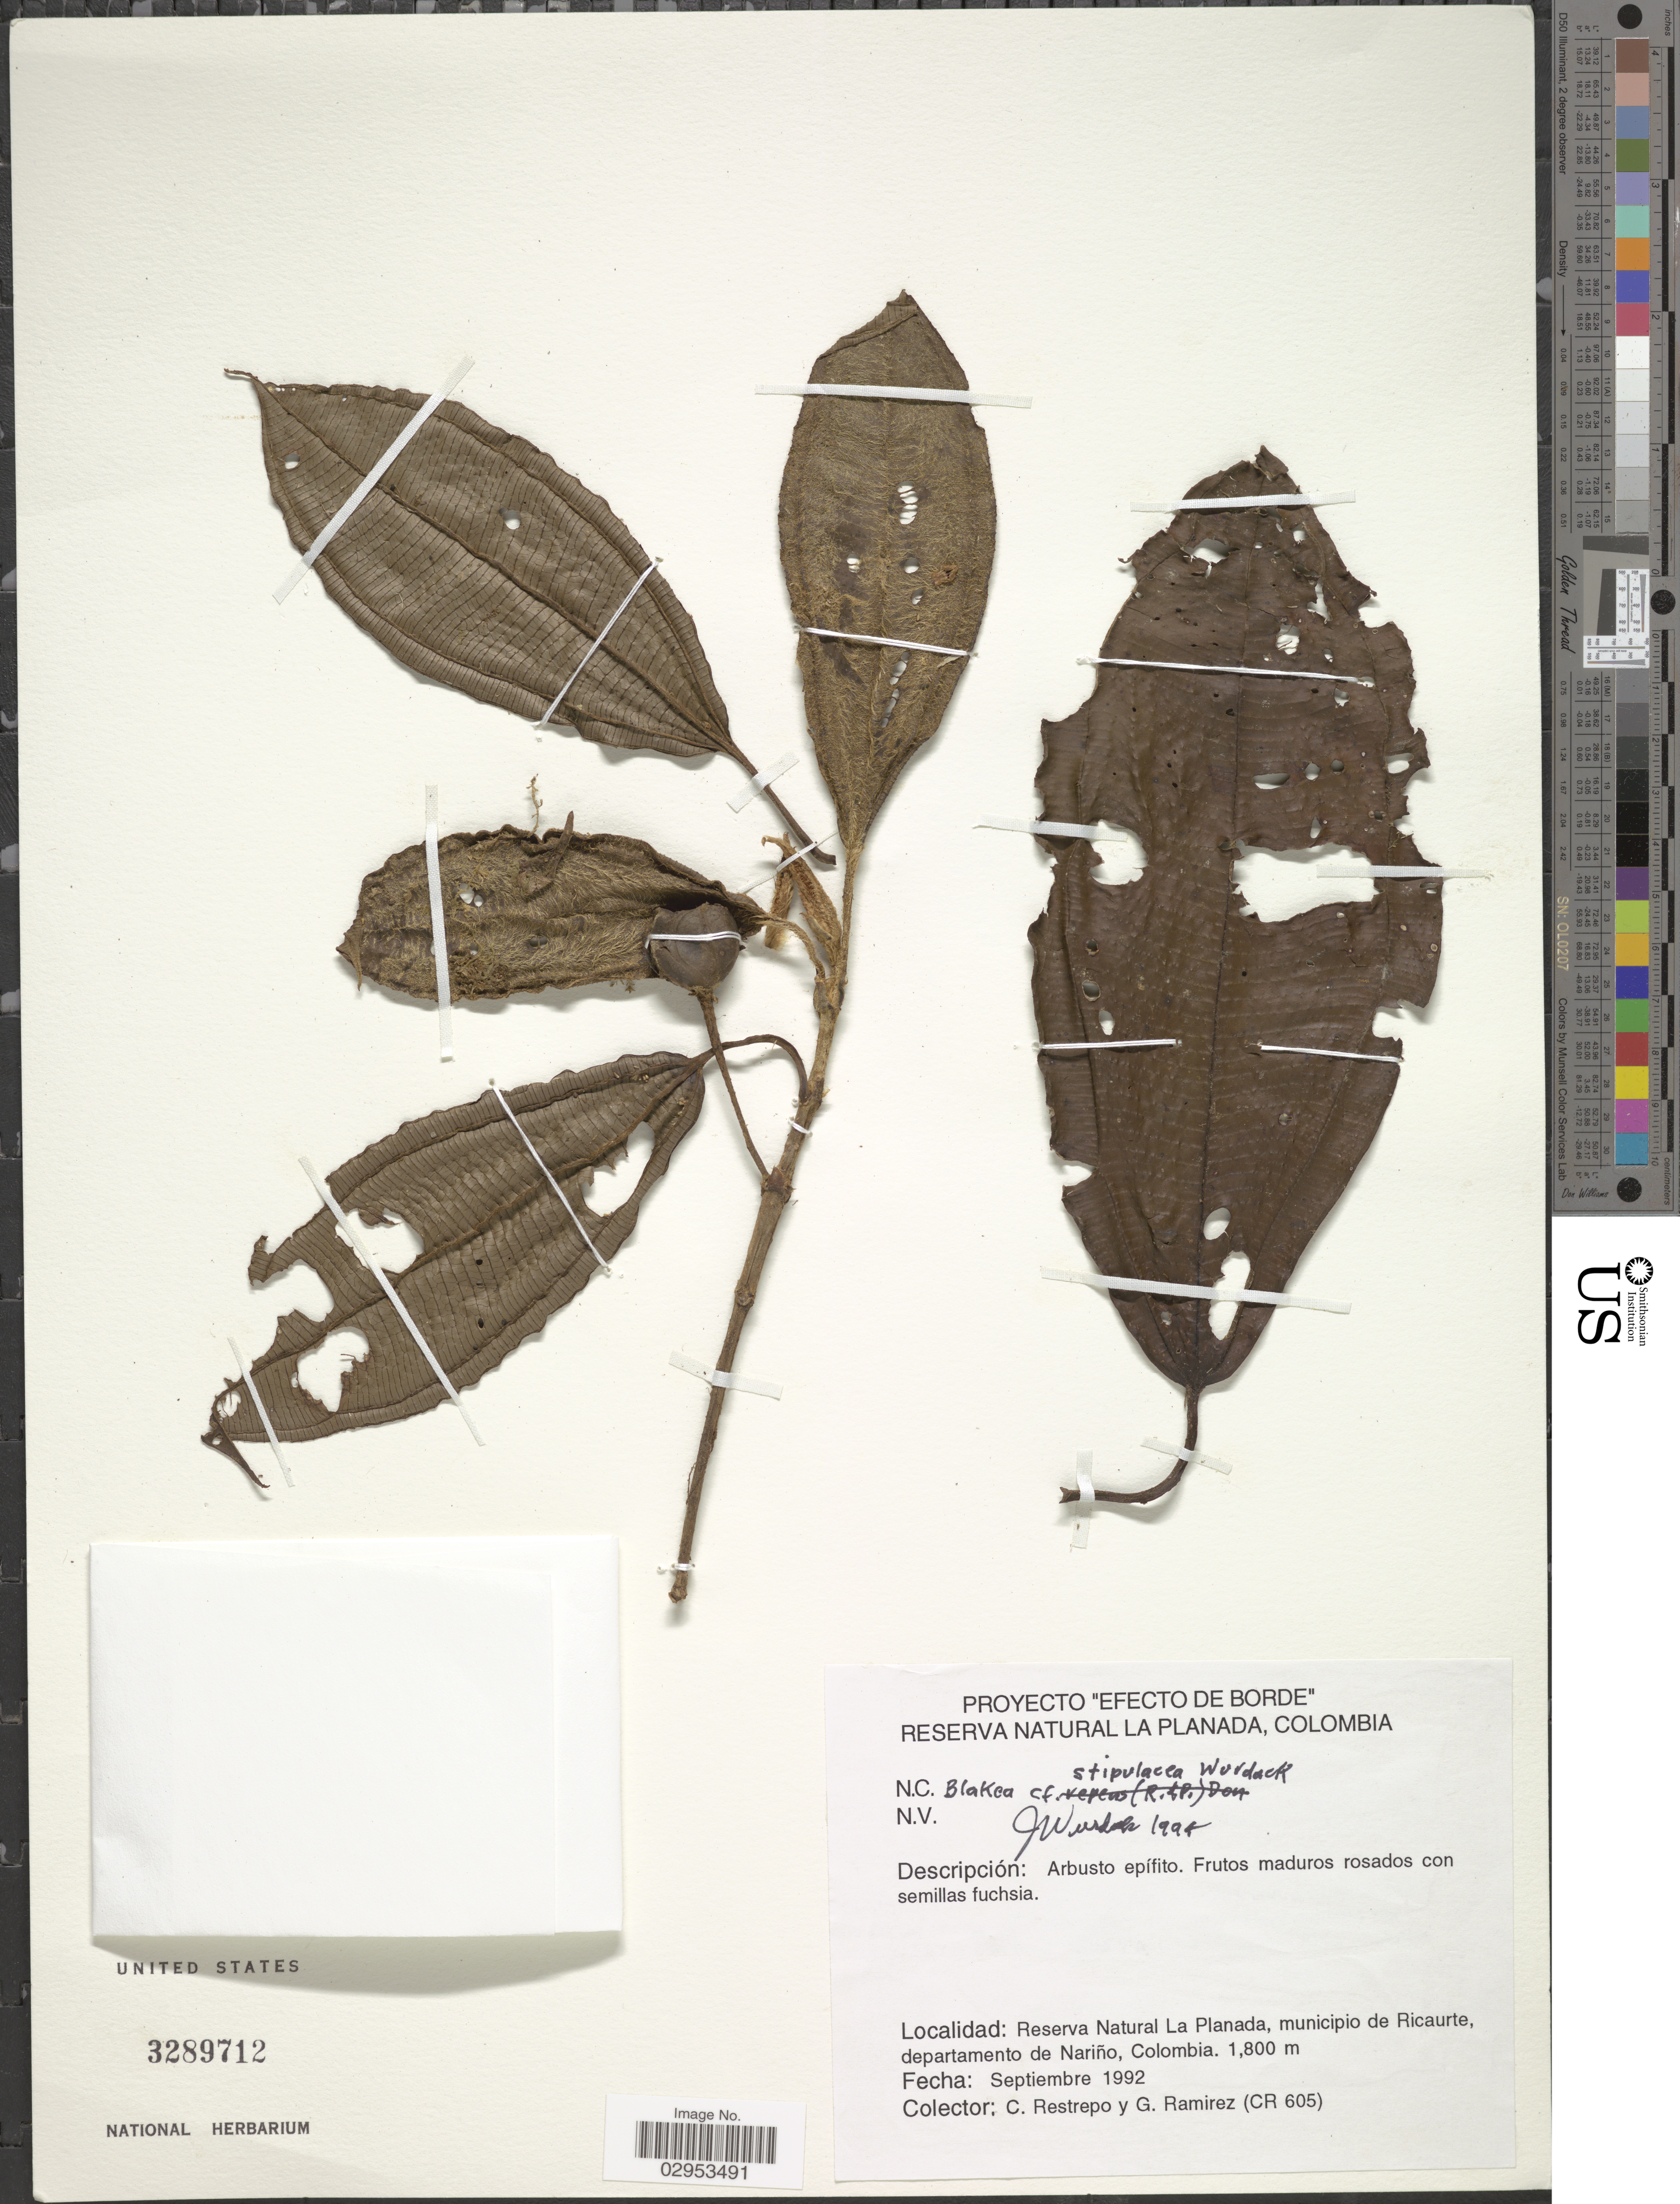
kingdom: Plantae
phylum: Tracheophyta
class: Magnoliopsida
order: Myrtales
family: Melastomataceae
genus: Blakea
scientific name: Blakea stipulacea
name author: Wurdack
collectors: C. Restrepo & Ramírez, G.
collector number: CR605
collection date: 1992-09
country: Colombia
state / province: Nariño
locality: Reserva Natural La Planada, municipio de Ricaurte, departamento de Nariño.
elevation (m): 1800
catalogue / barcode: US 3289712